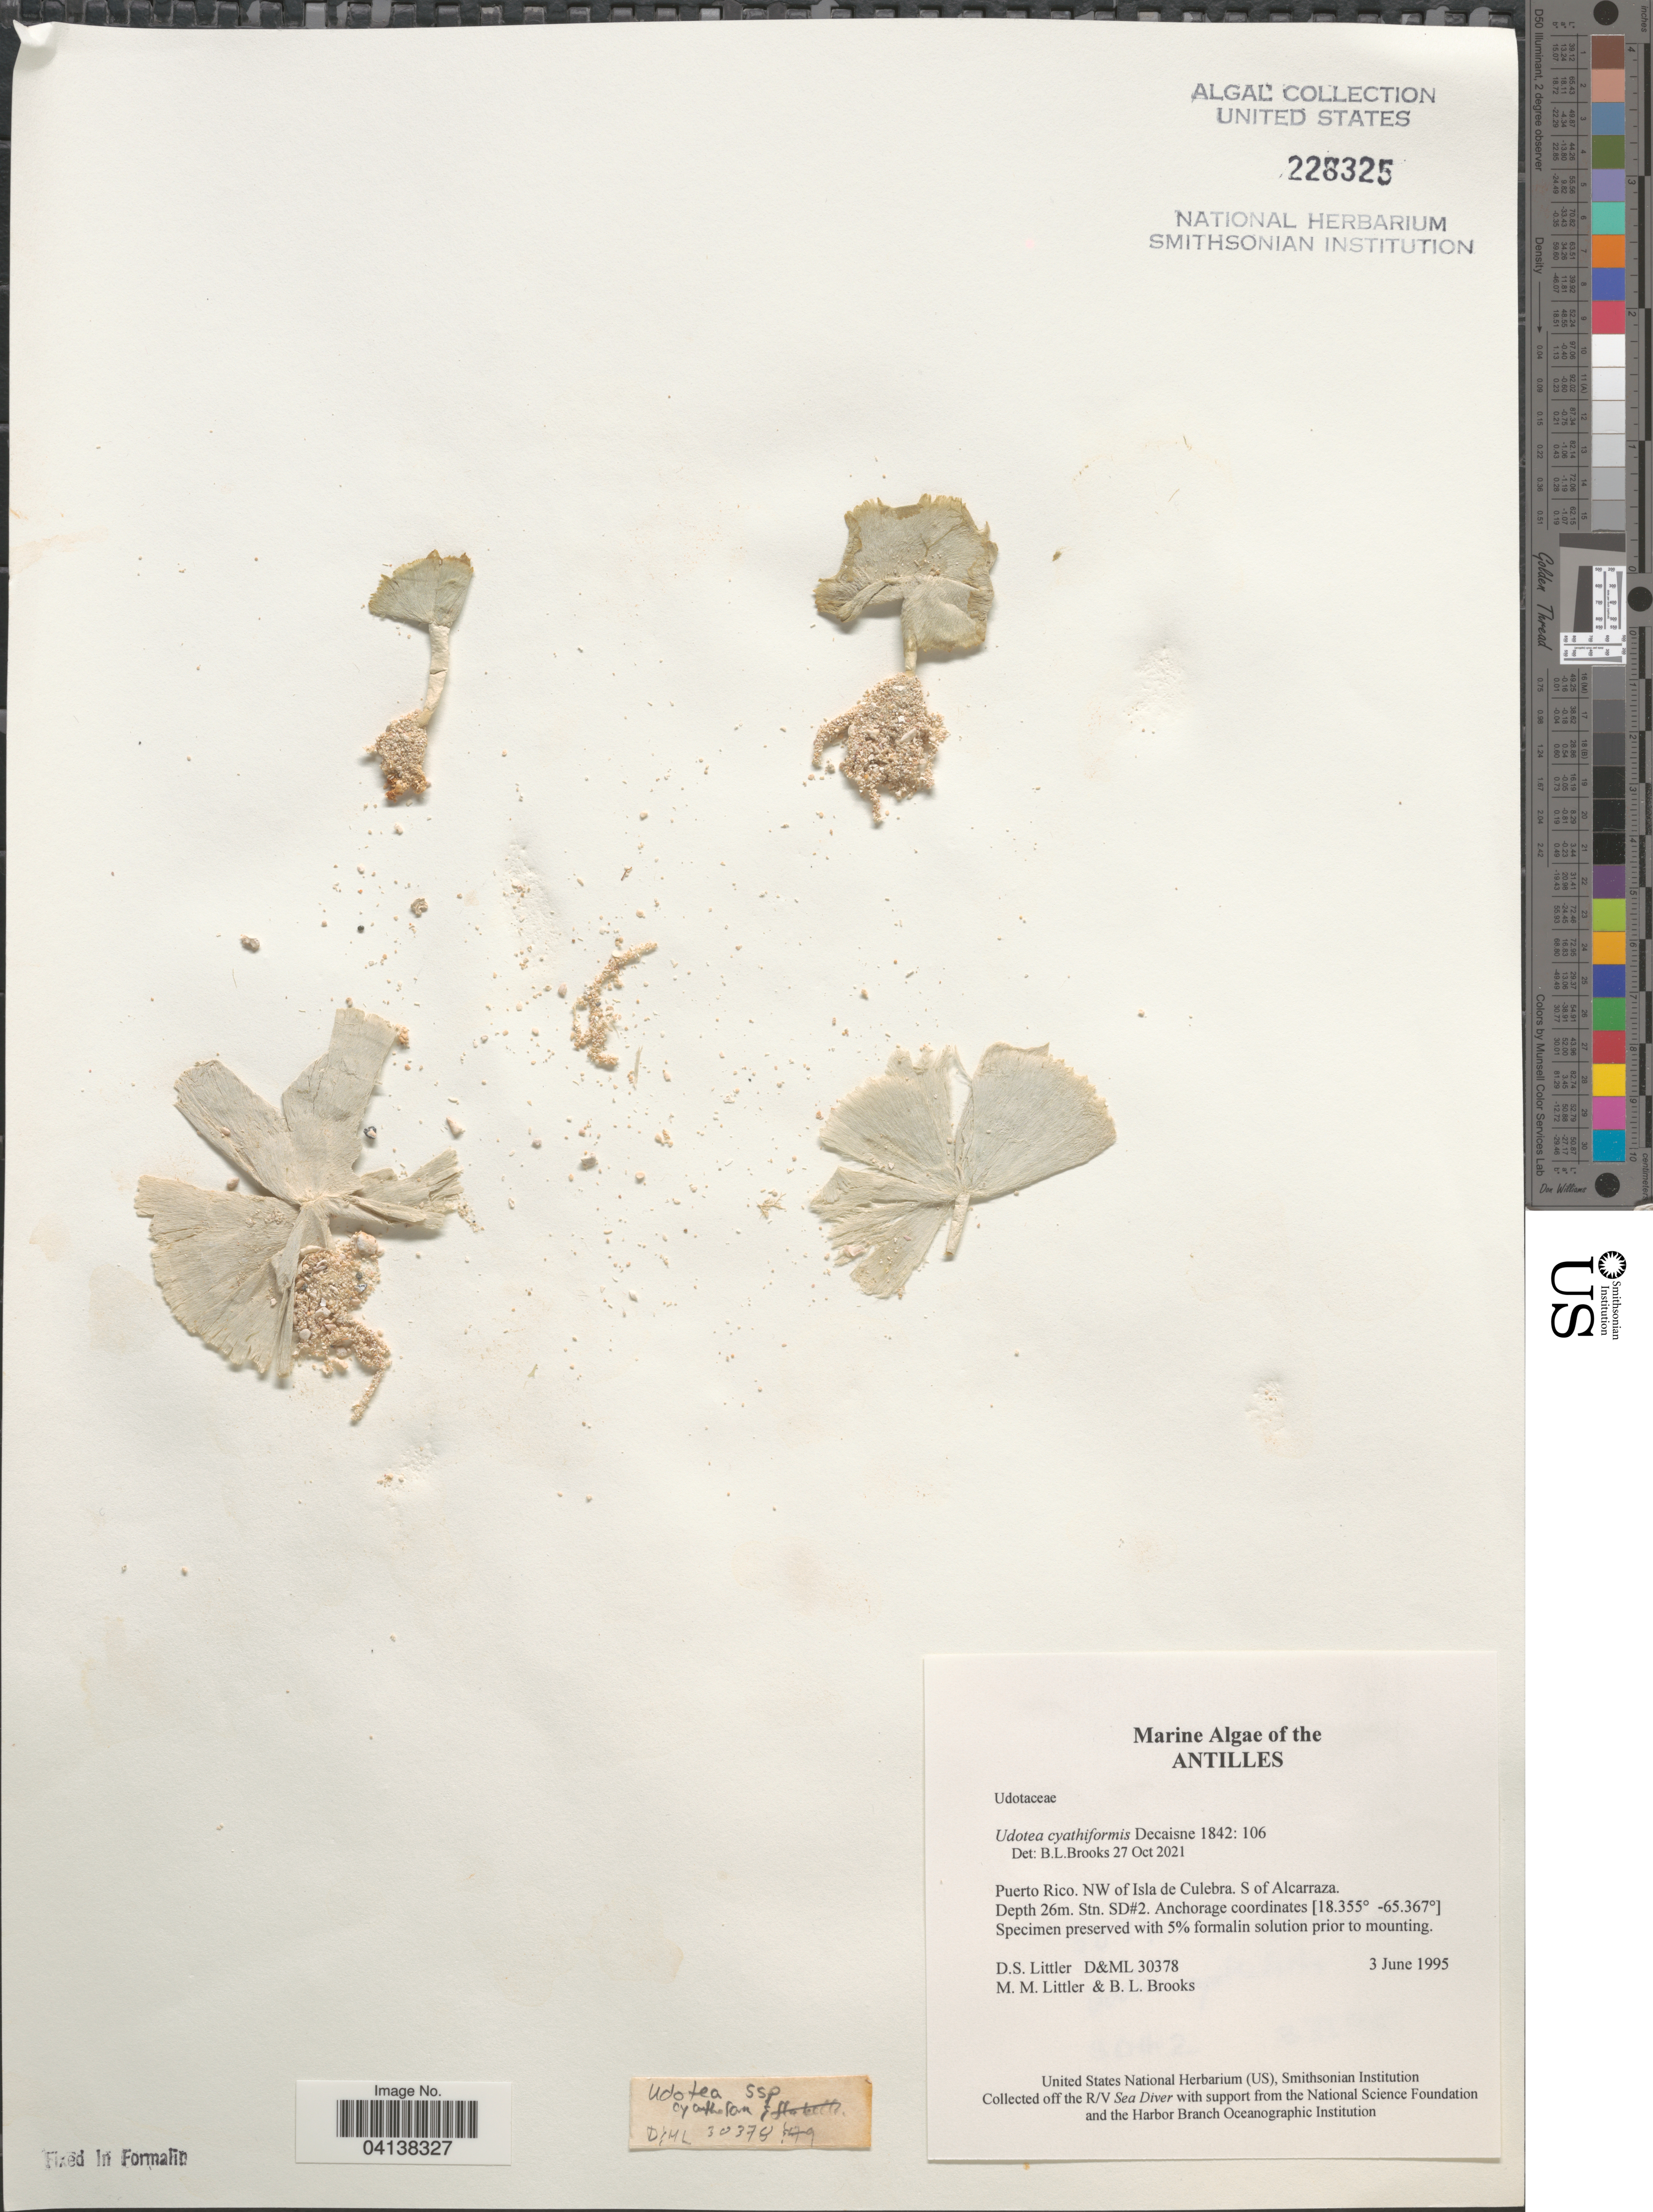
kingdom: Plantae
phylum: Chlorophyta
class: Ulvophyceae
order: Bryopsidales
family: Udoteaceae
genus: Udotea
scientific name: Udotea cyathiformis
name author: Decne.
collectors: D. S. Littler & B. Brooks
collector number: D&ML 30378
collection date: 1995-06-03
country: Puerto Rico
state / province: Culebra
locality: Antilles. NW of Isla de Culebra. S of Alcarraza. Stn. SD#2.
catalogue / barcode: US 228325